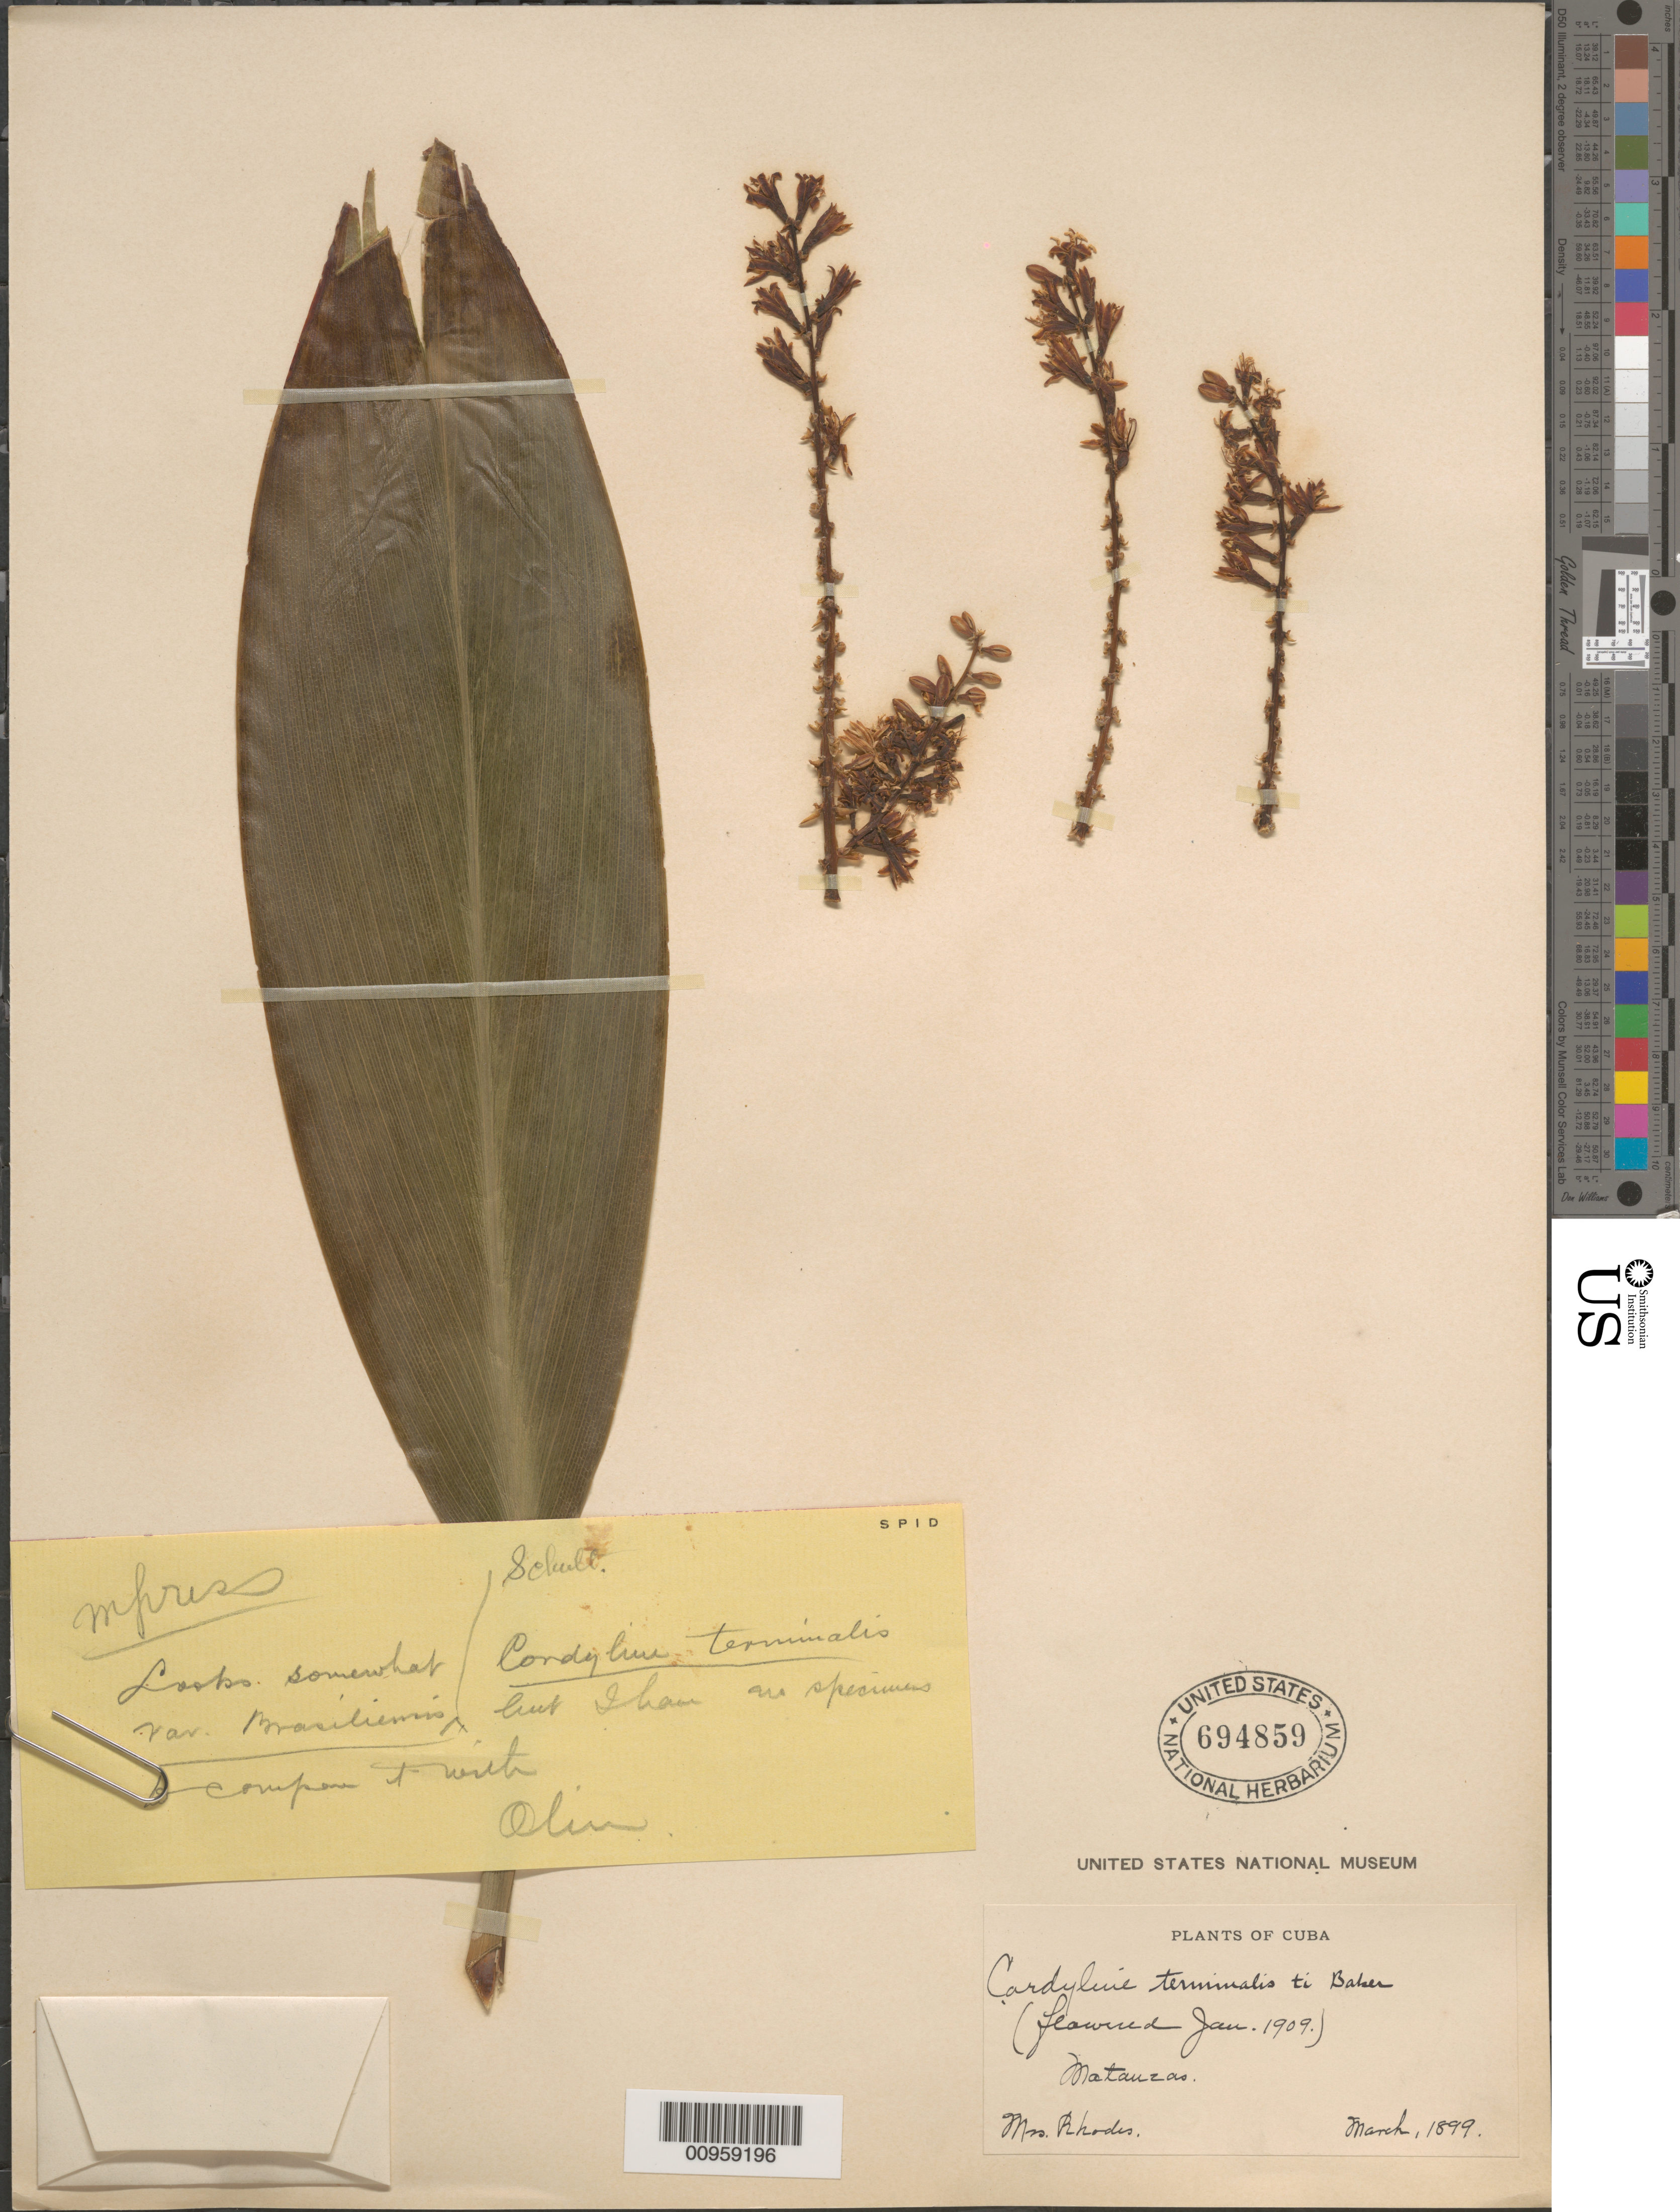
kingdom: Plantae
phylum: Tracheophyta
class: Liliopsida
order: Asparagales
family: Asparagaceae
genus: Cordyline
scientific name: Cordyline fruticosa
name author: (L.) A. Chev.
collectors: -. Rhodes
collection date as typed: Mar 1899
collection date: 1899-03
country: Cuba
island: Cuba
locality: Matanzas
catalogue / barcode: US 694859